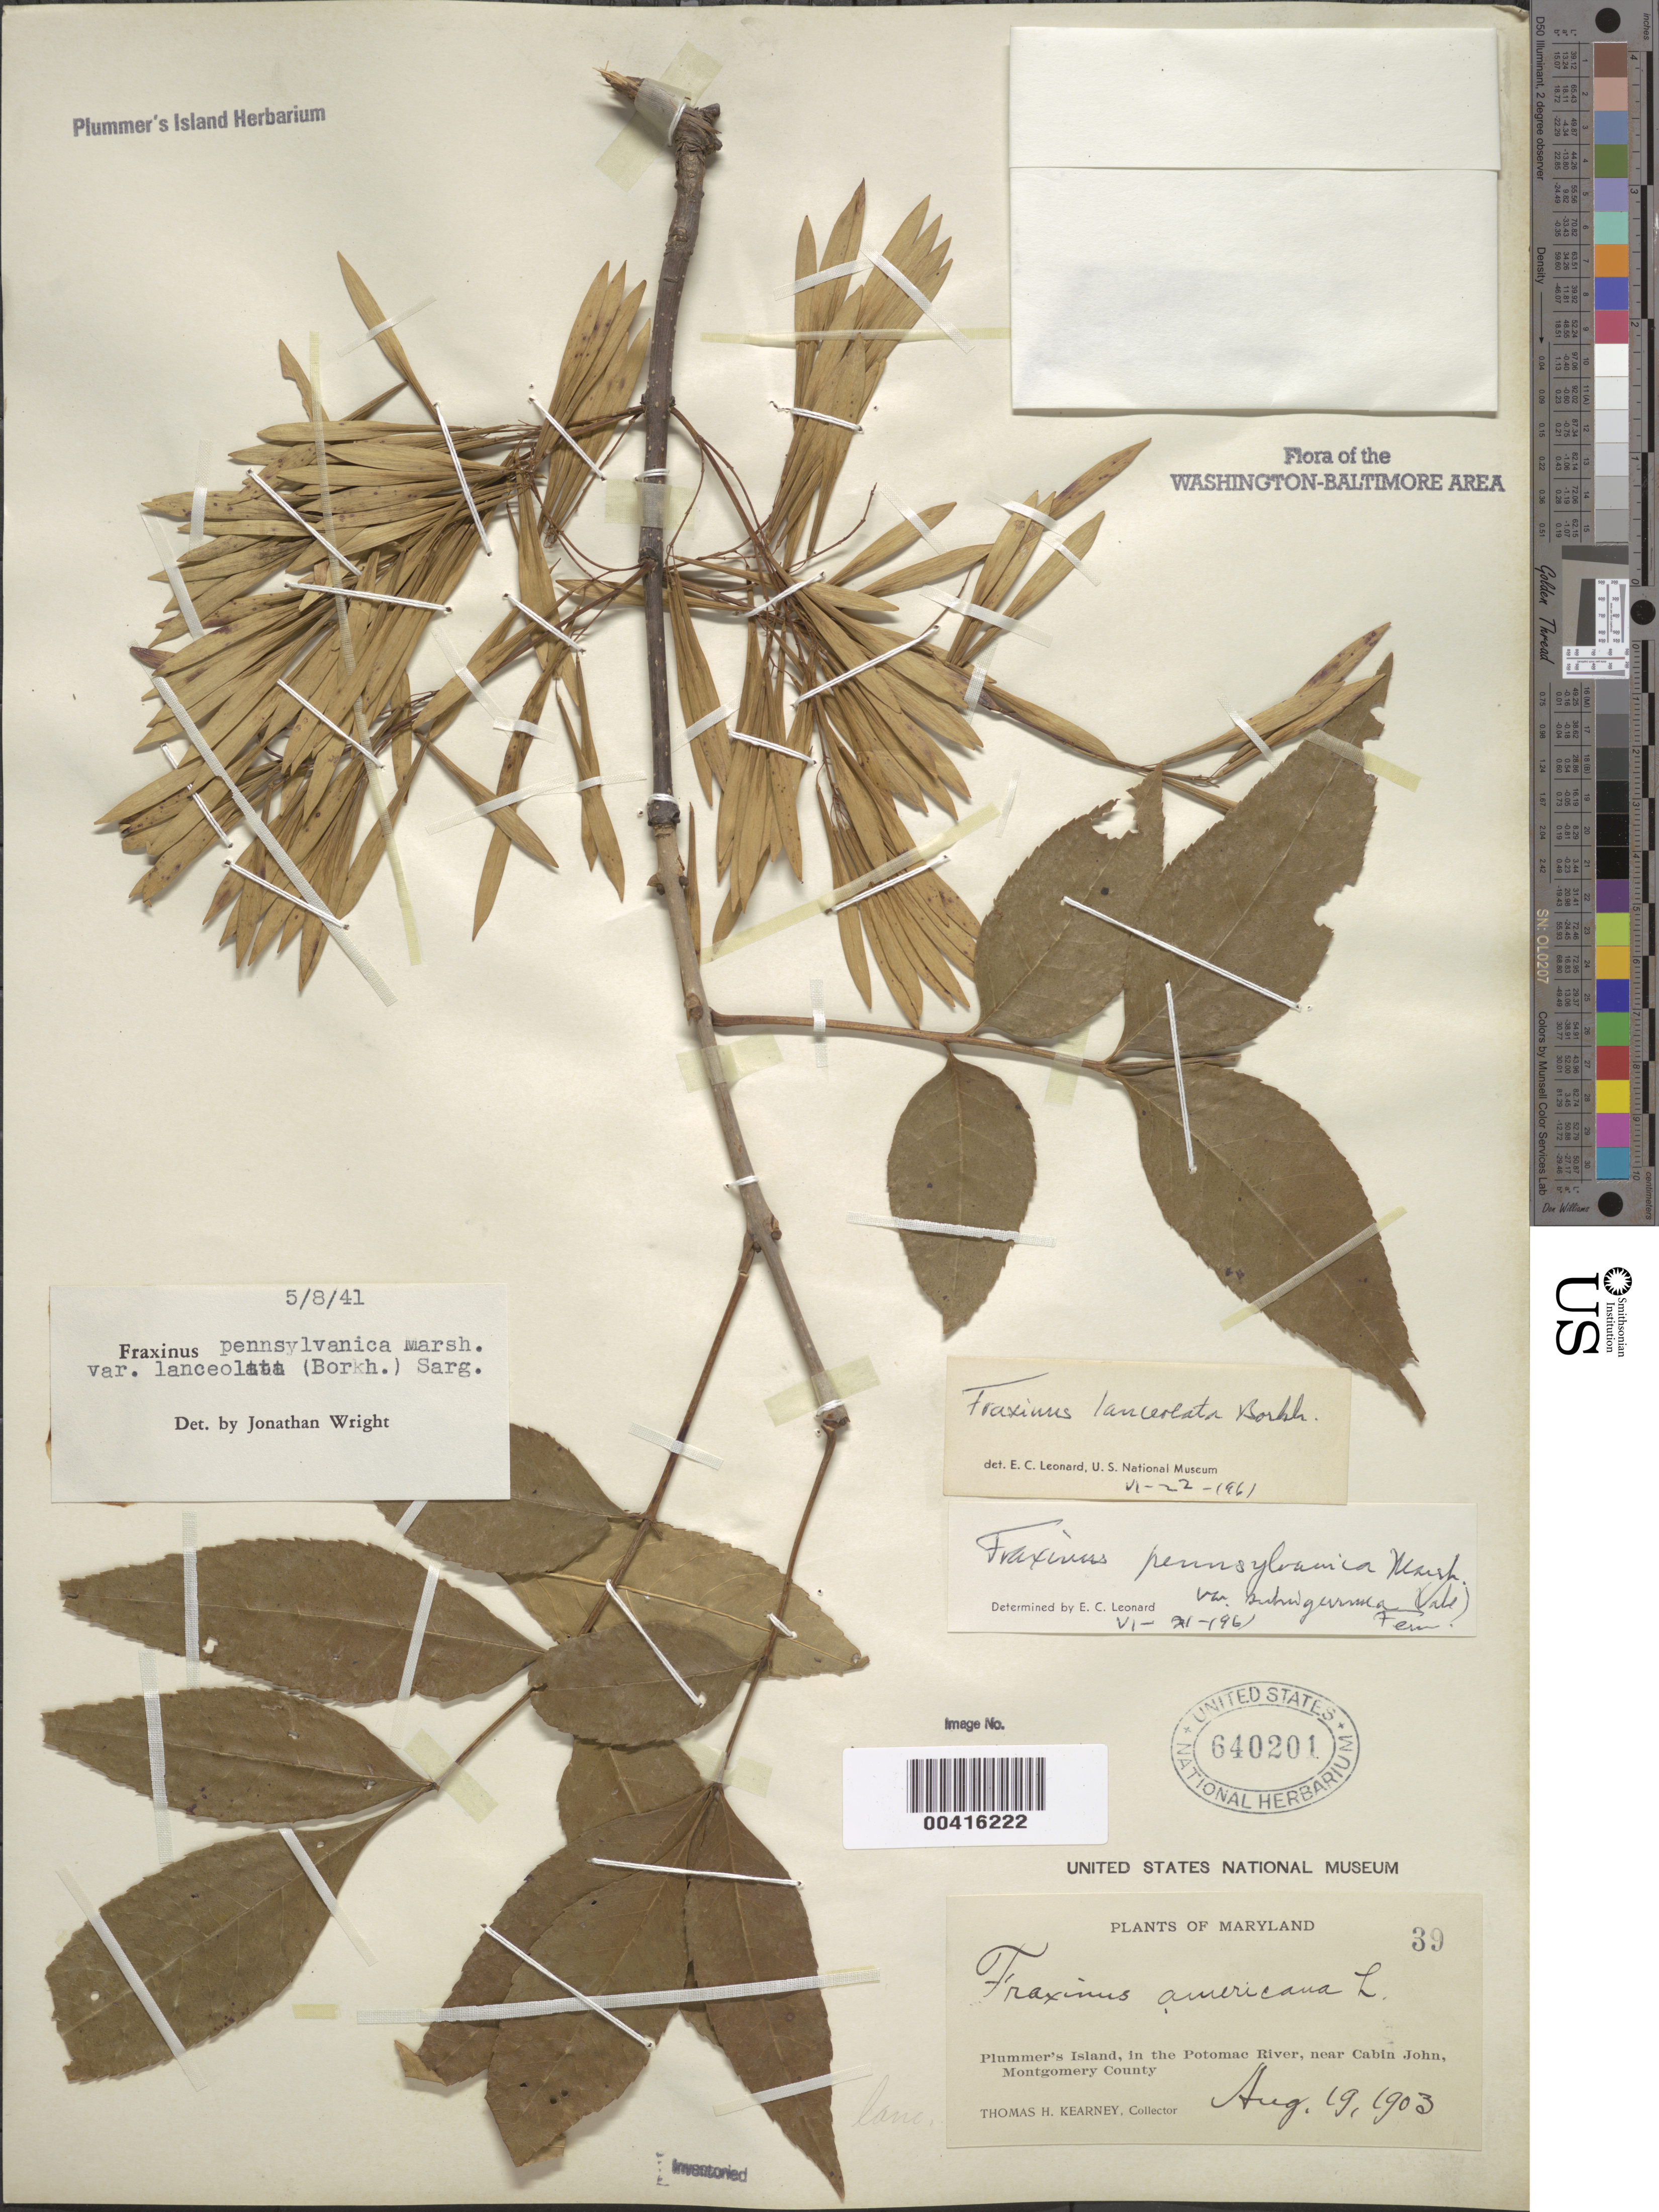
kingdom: Plantae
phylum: Tracheophyta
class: Magnoliopsida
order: Lamiales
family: Oleaceae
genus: Fraxinus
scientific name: Fraxinus pennsylvanica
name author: Marshall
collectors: T. H. Kearney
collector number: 39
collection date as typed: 19 Aug 1903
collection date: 1903-08-19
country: United States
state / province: Maryland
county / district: Montgomery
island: Plummers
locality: Plummer's Island C. & O. Canal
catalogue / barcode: US 640201